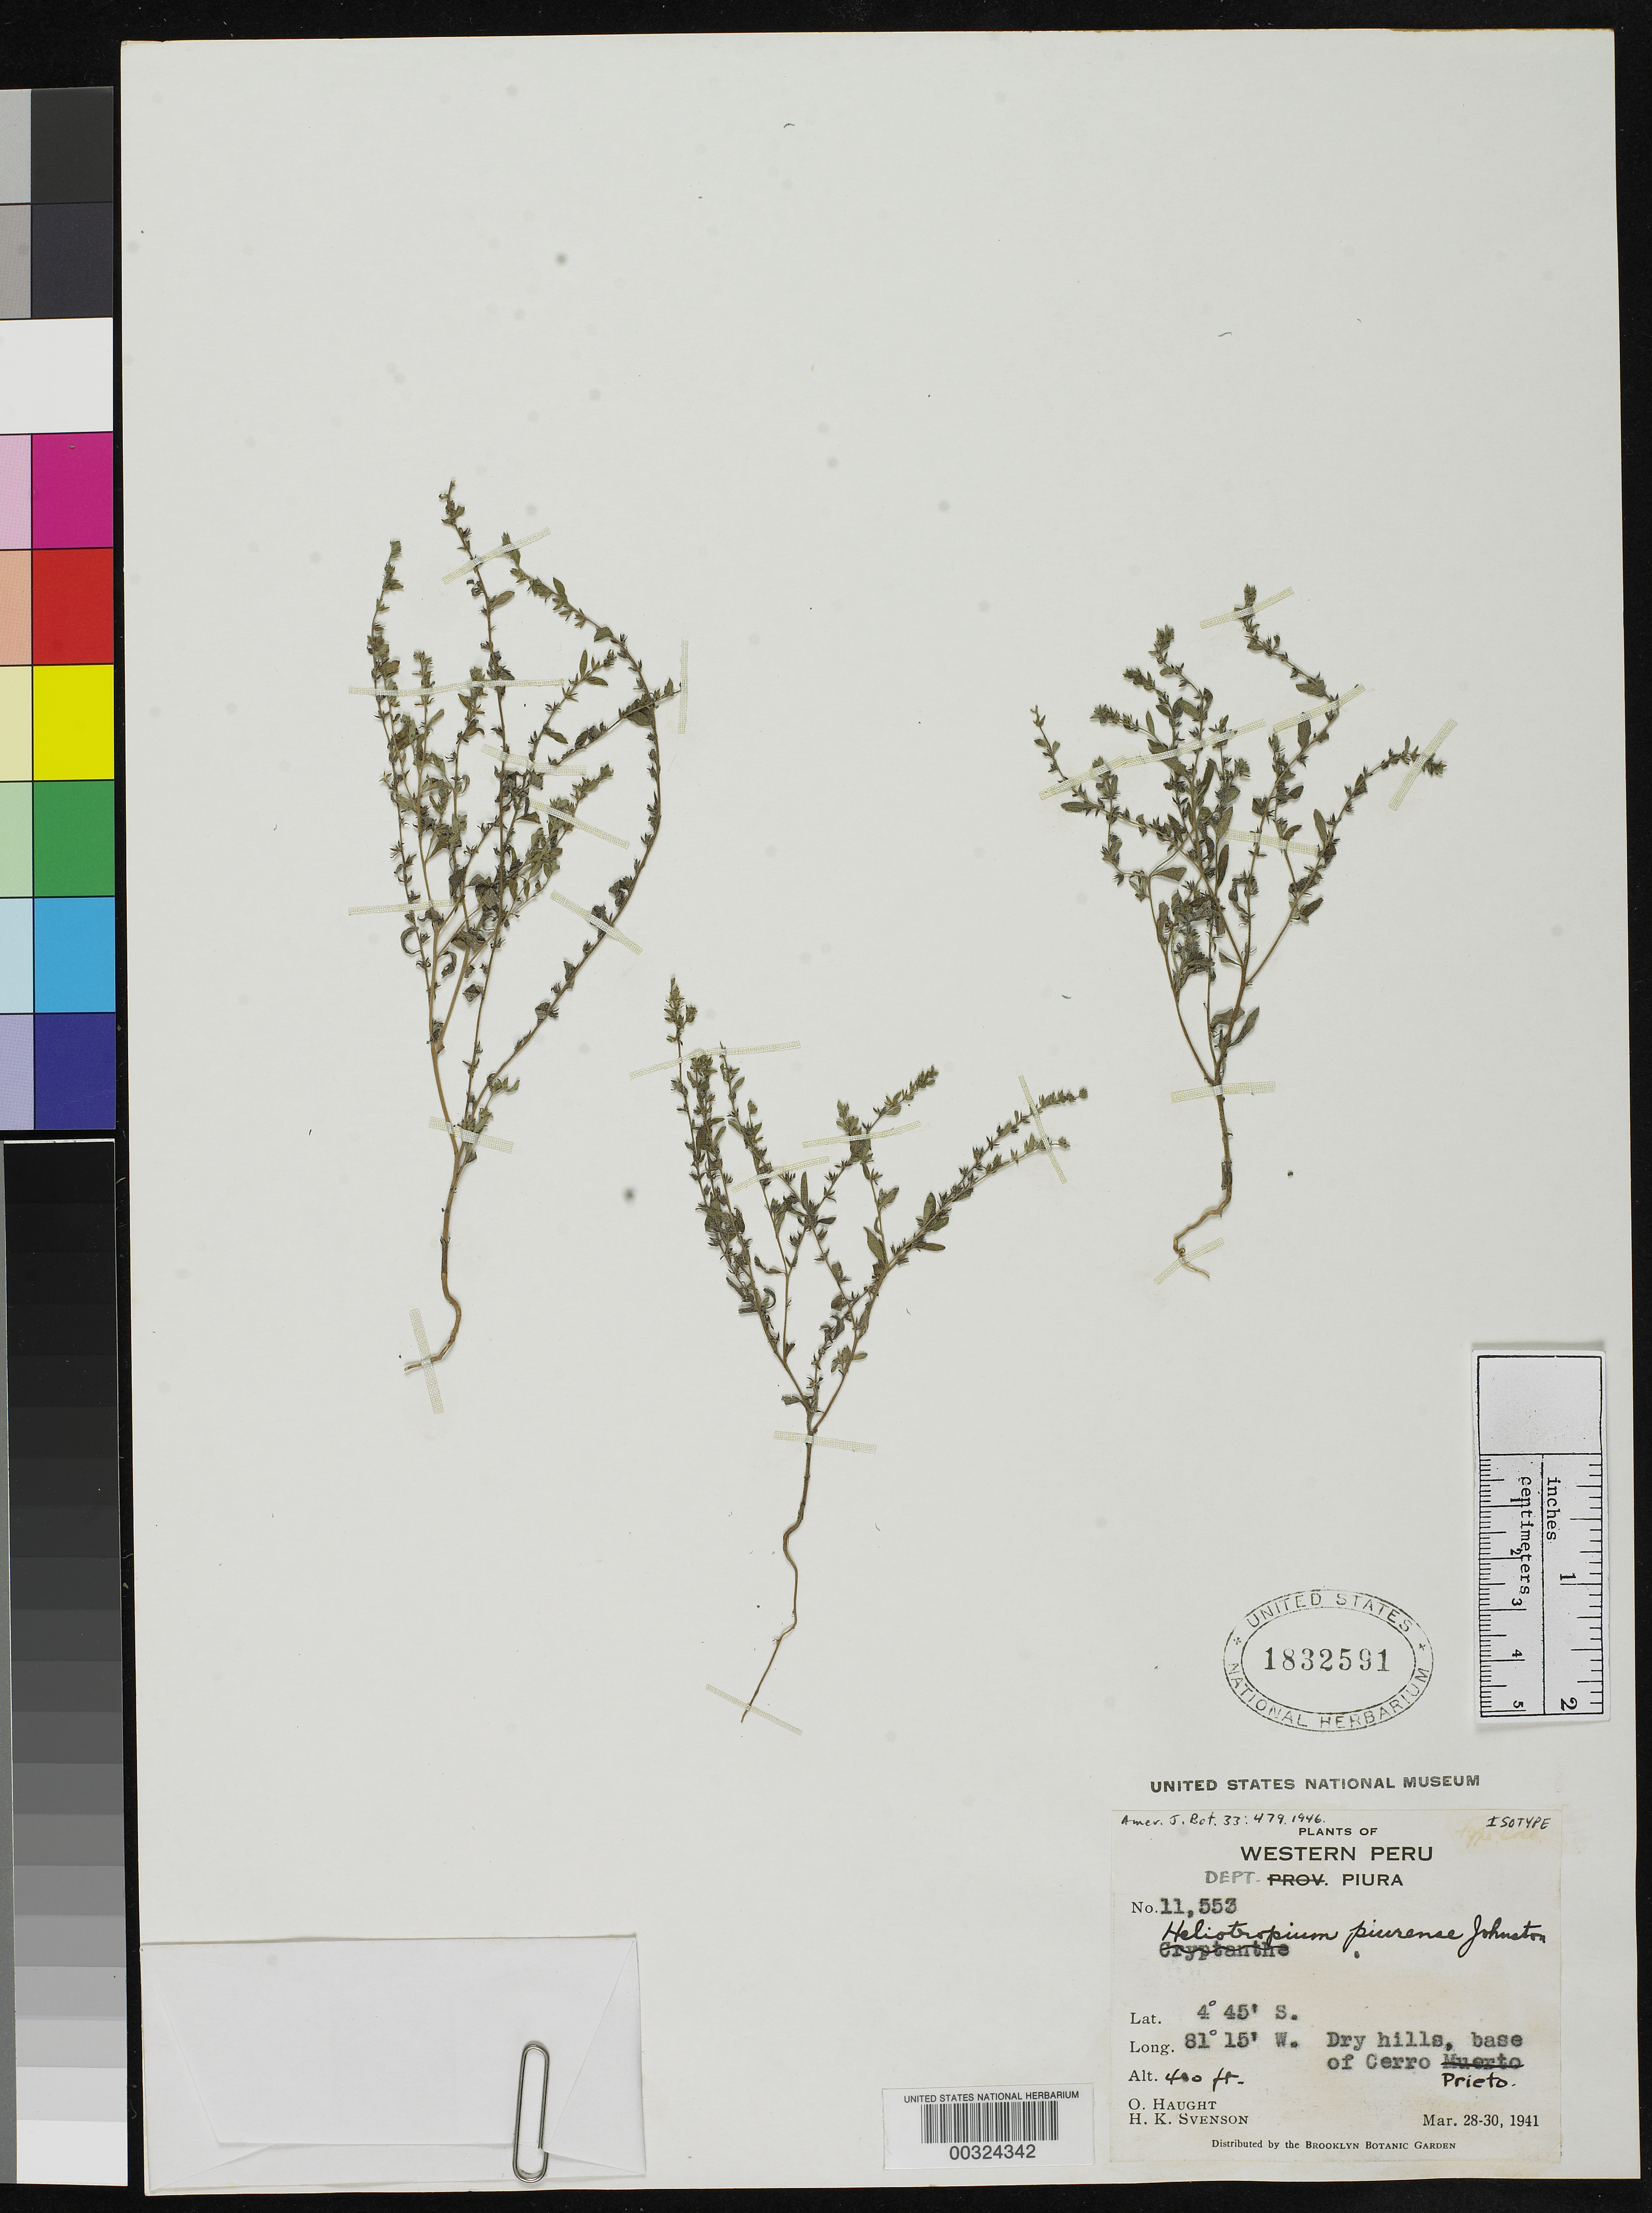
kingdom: Plantae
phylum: Tracheophyta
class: Magnoliopsida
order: Boraginales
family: Heliotropiaceae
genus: Heliotropium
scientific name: Heliotropium piurense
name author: I.M. Johnst.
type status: Isotype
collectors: O. L. Haught & H. Svenson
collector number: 11553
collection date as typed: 28 Mar 1941 to 30 Mar 1941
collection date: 1941-03-28/1941-03-30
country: Peru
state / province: Piura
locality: Base of Cerro Prieto, dry hills.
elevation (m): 122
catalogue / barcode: US 1832591